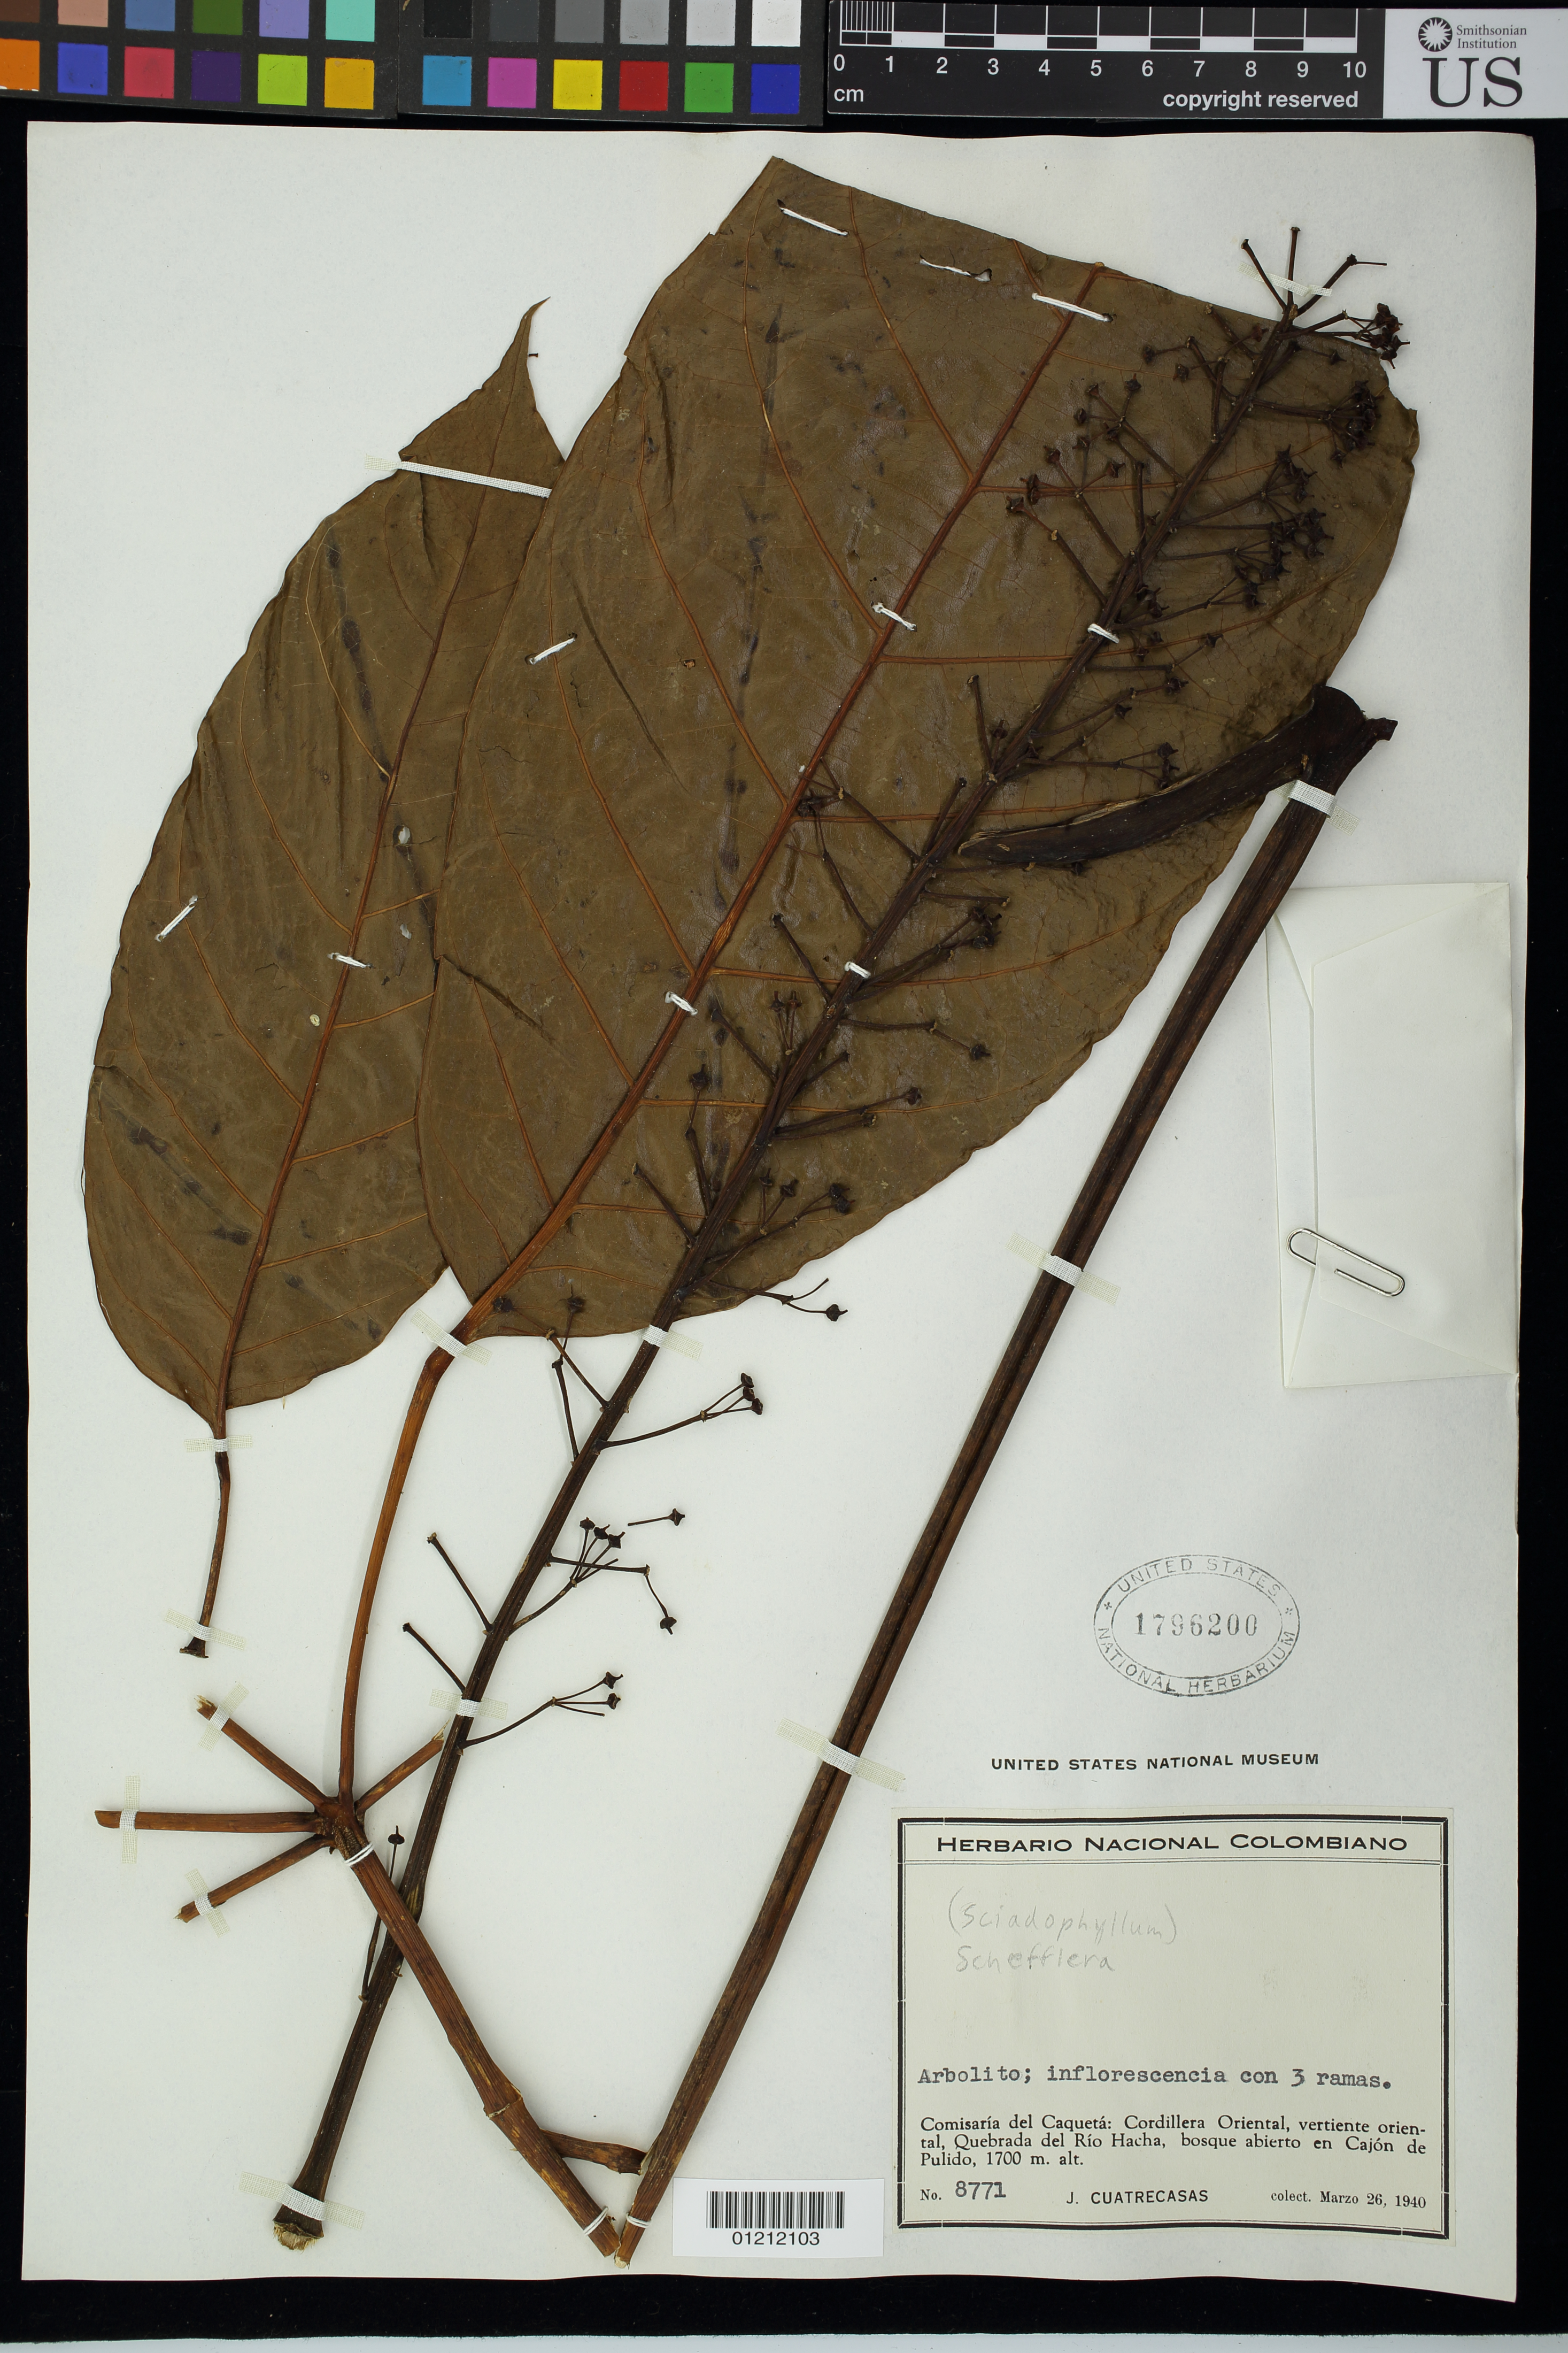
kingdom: Plantae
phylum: Tracheophyta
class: Magnoliopsida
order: Apiales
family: Araliaceae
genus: Schefflera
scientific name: Schefflera sp.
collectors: J. Cuatrecasas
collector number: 8771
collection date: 1940-03-26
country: Colombia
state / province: Caquetá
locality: Comisaria del Caqueta, Cordillera Oriental, Quebrada del Rio Hacha, bosque abierto en Cajón de Pulido.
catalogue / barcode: US 1796200